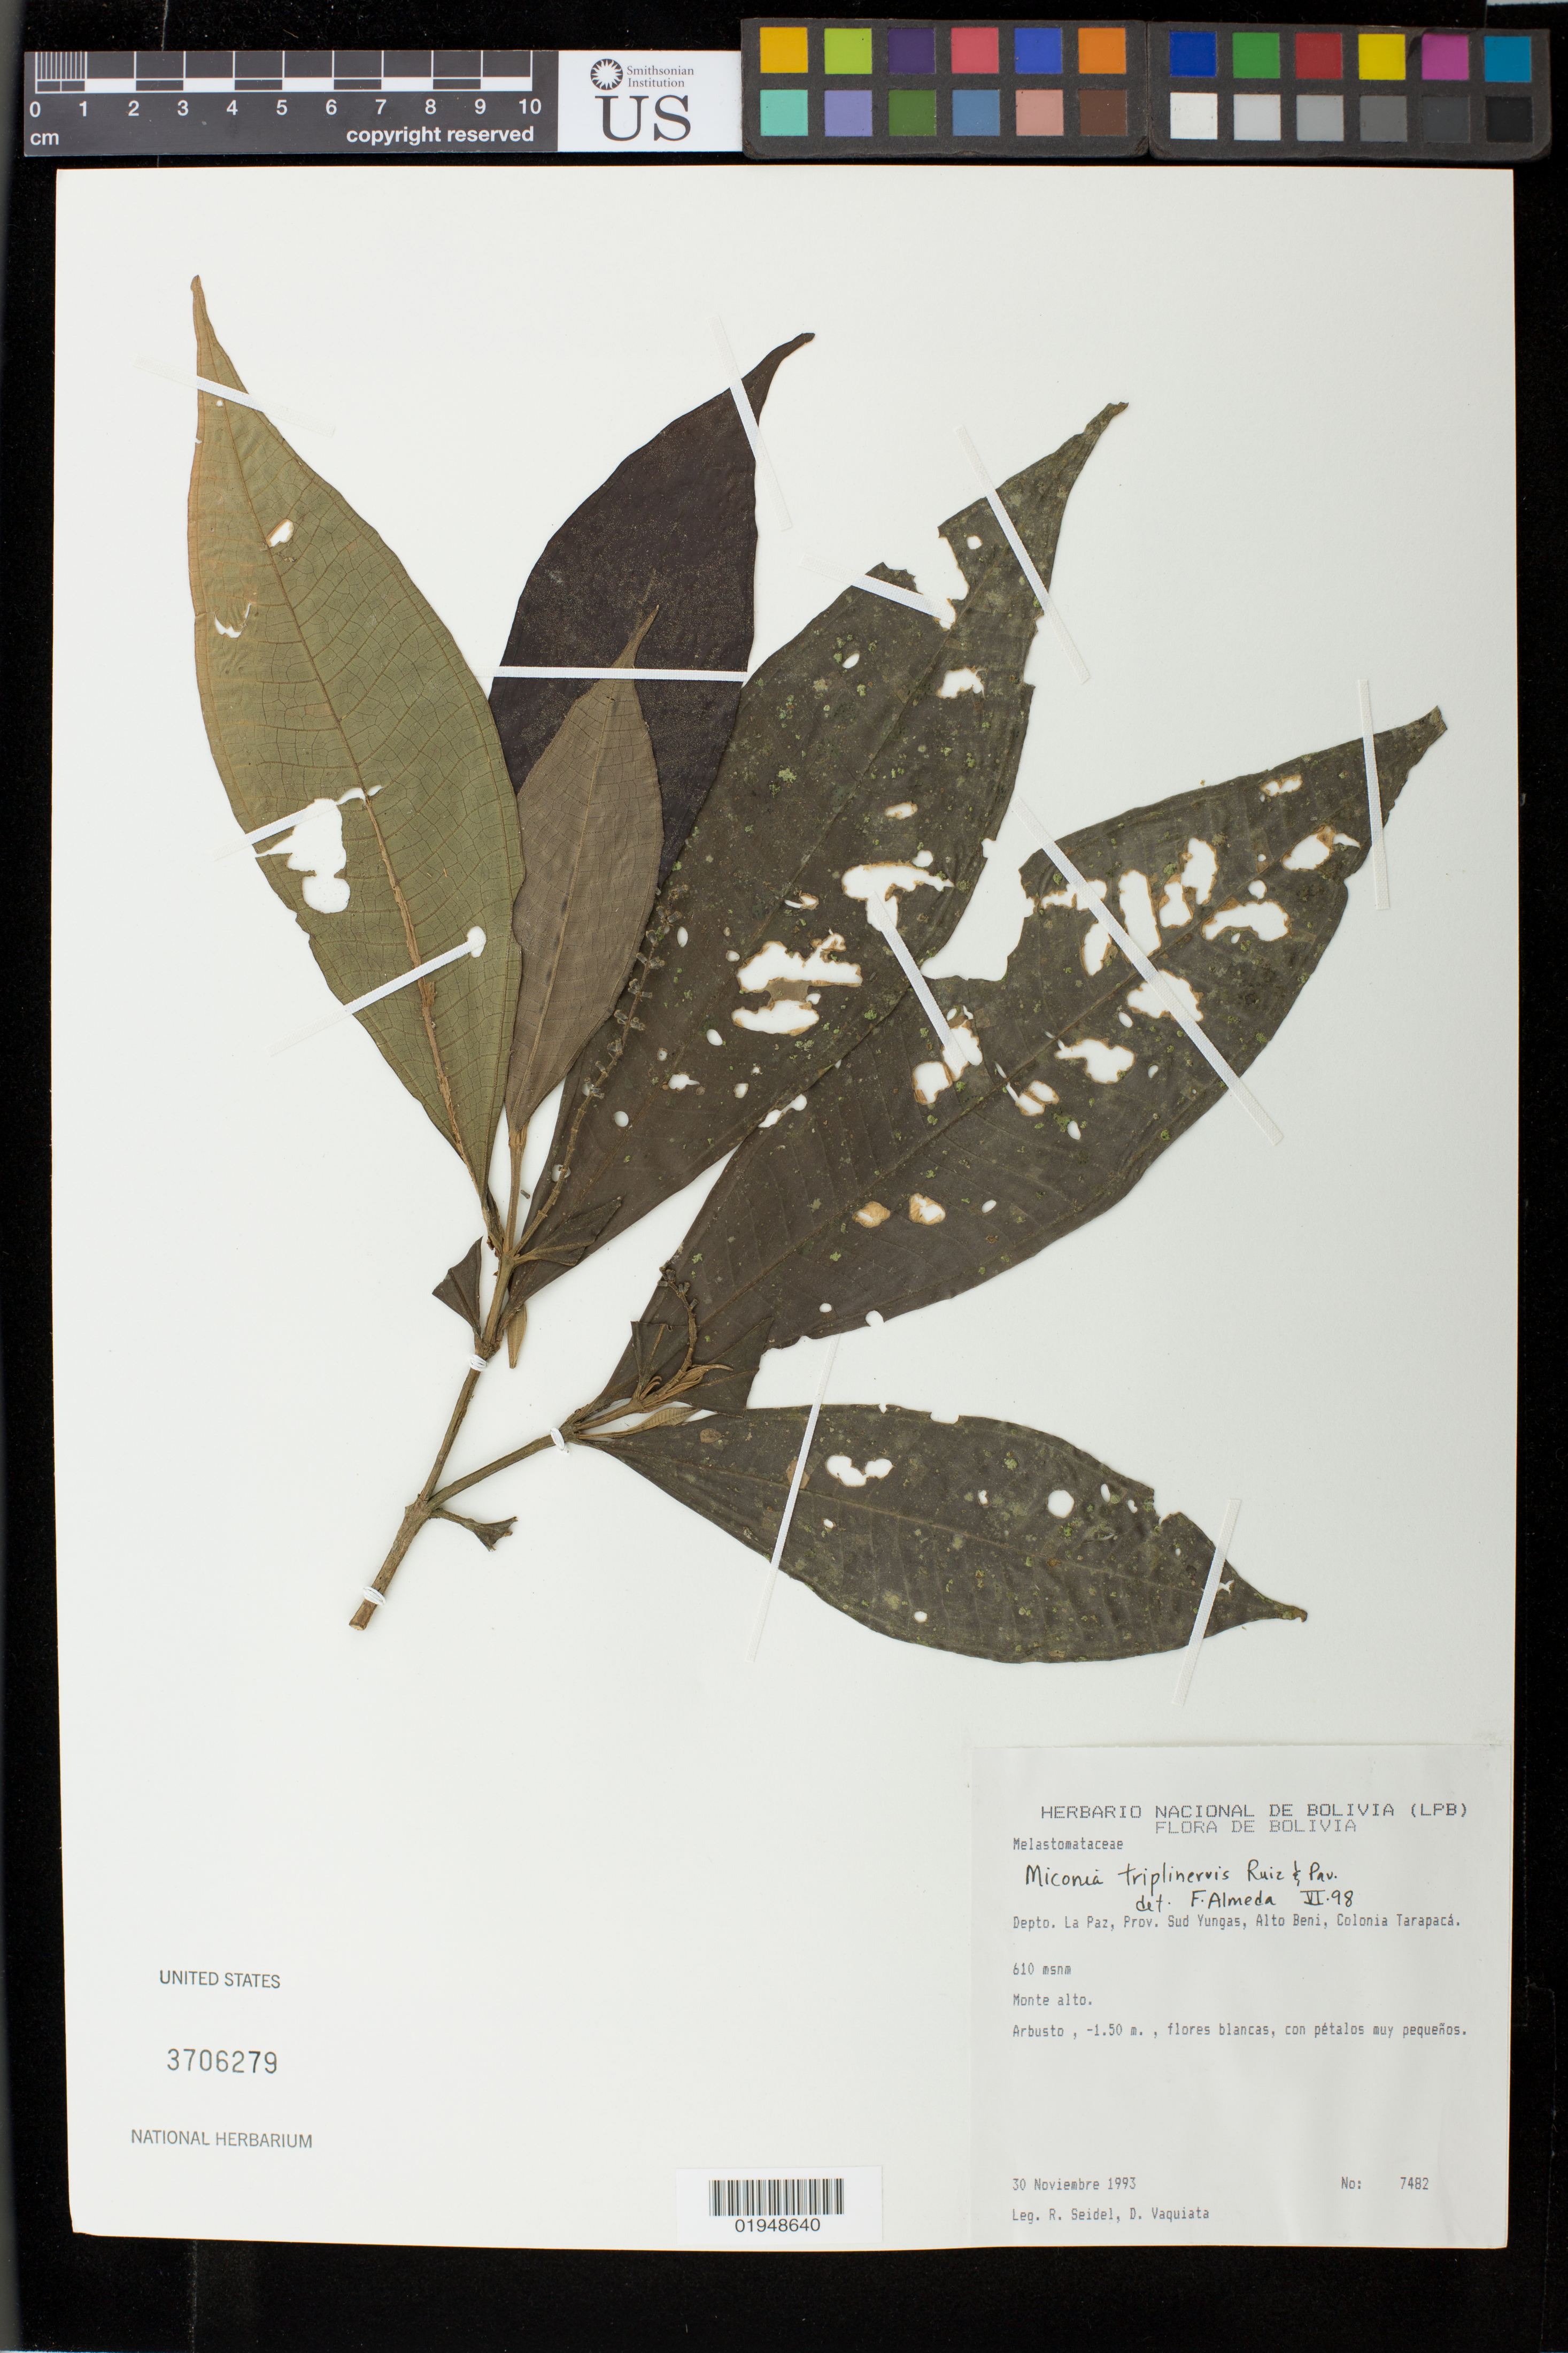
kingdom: Plantae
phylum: Tracheophyta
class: Magnoliopsida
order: Myrtales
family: Melastomataceae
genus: Miconia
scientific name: Miconia triplinervis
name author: Ruiz & Pav.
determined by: Almeda, F.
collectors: R. Seidel & D. Vaquiata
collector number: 7482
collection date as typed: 30 Noviembre 1993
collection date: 1993-11-30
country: Bolivia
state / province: La Paz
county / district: Sud Yungas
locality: Alto Beni, Colonia Tarapaca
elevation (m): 610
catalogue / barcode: US 3706279